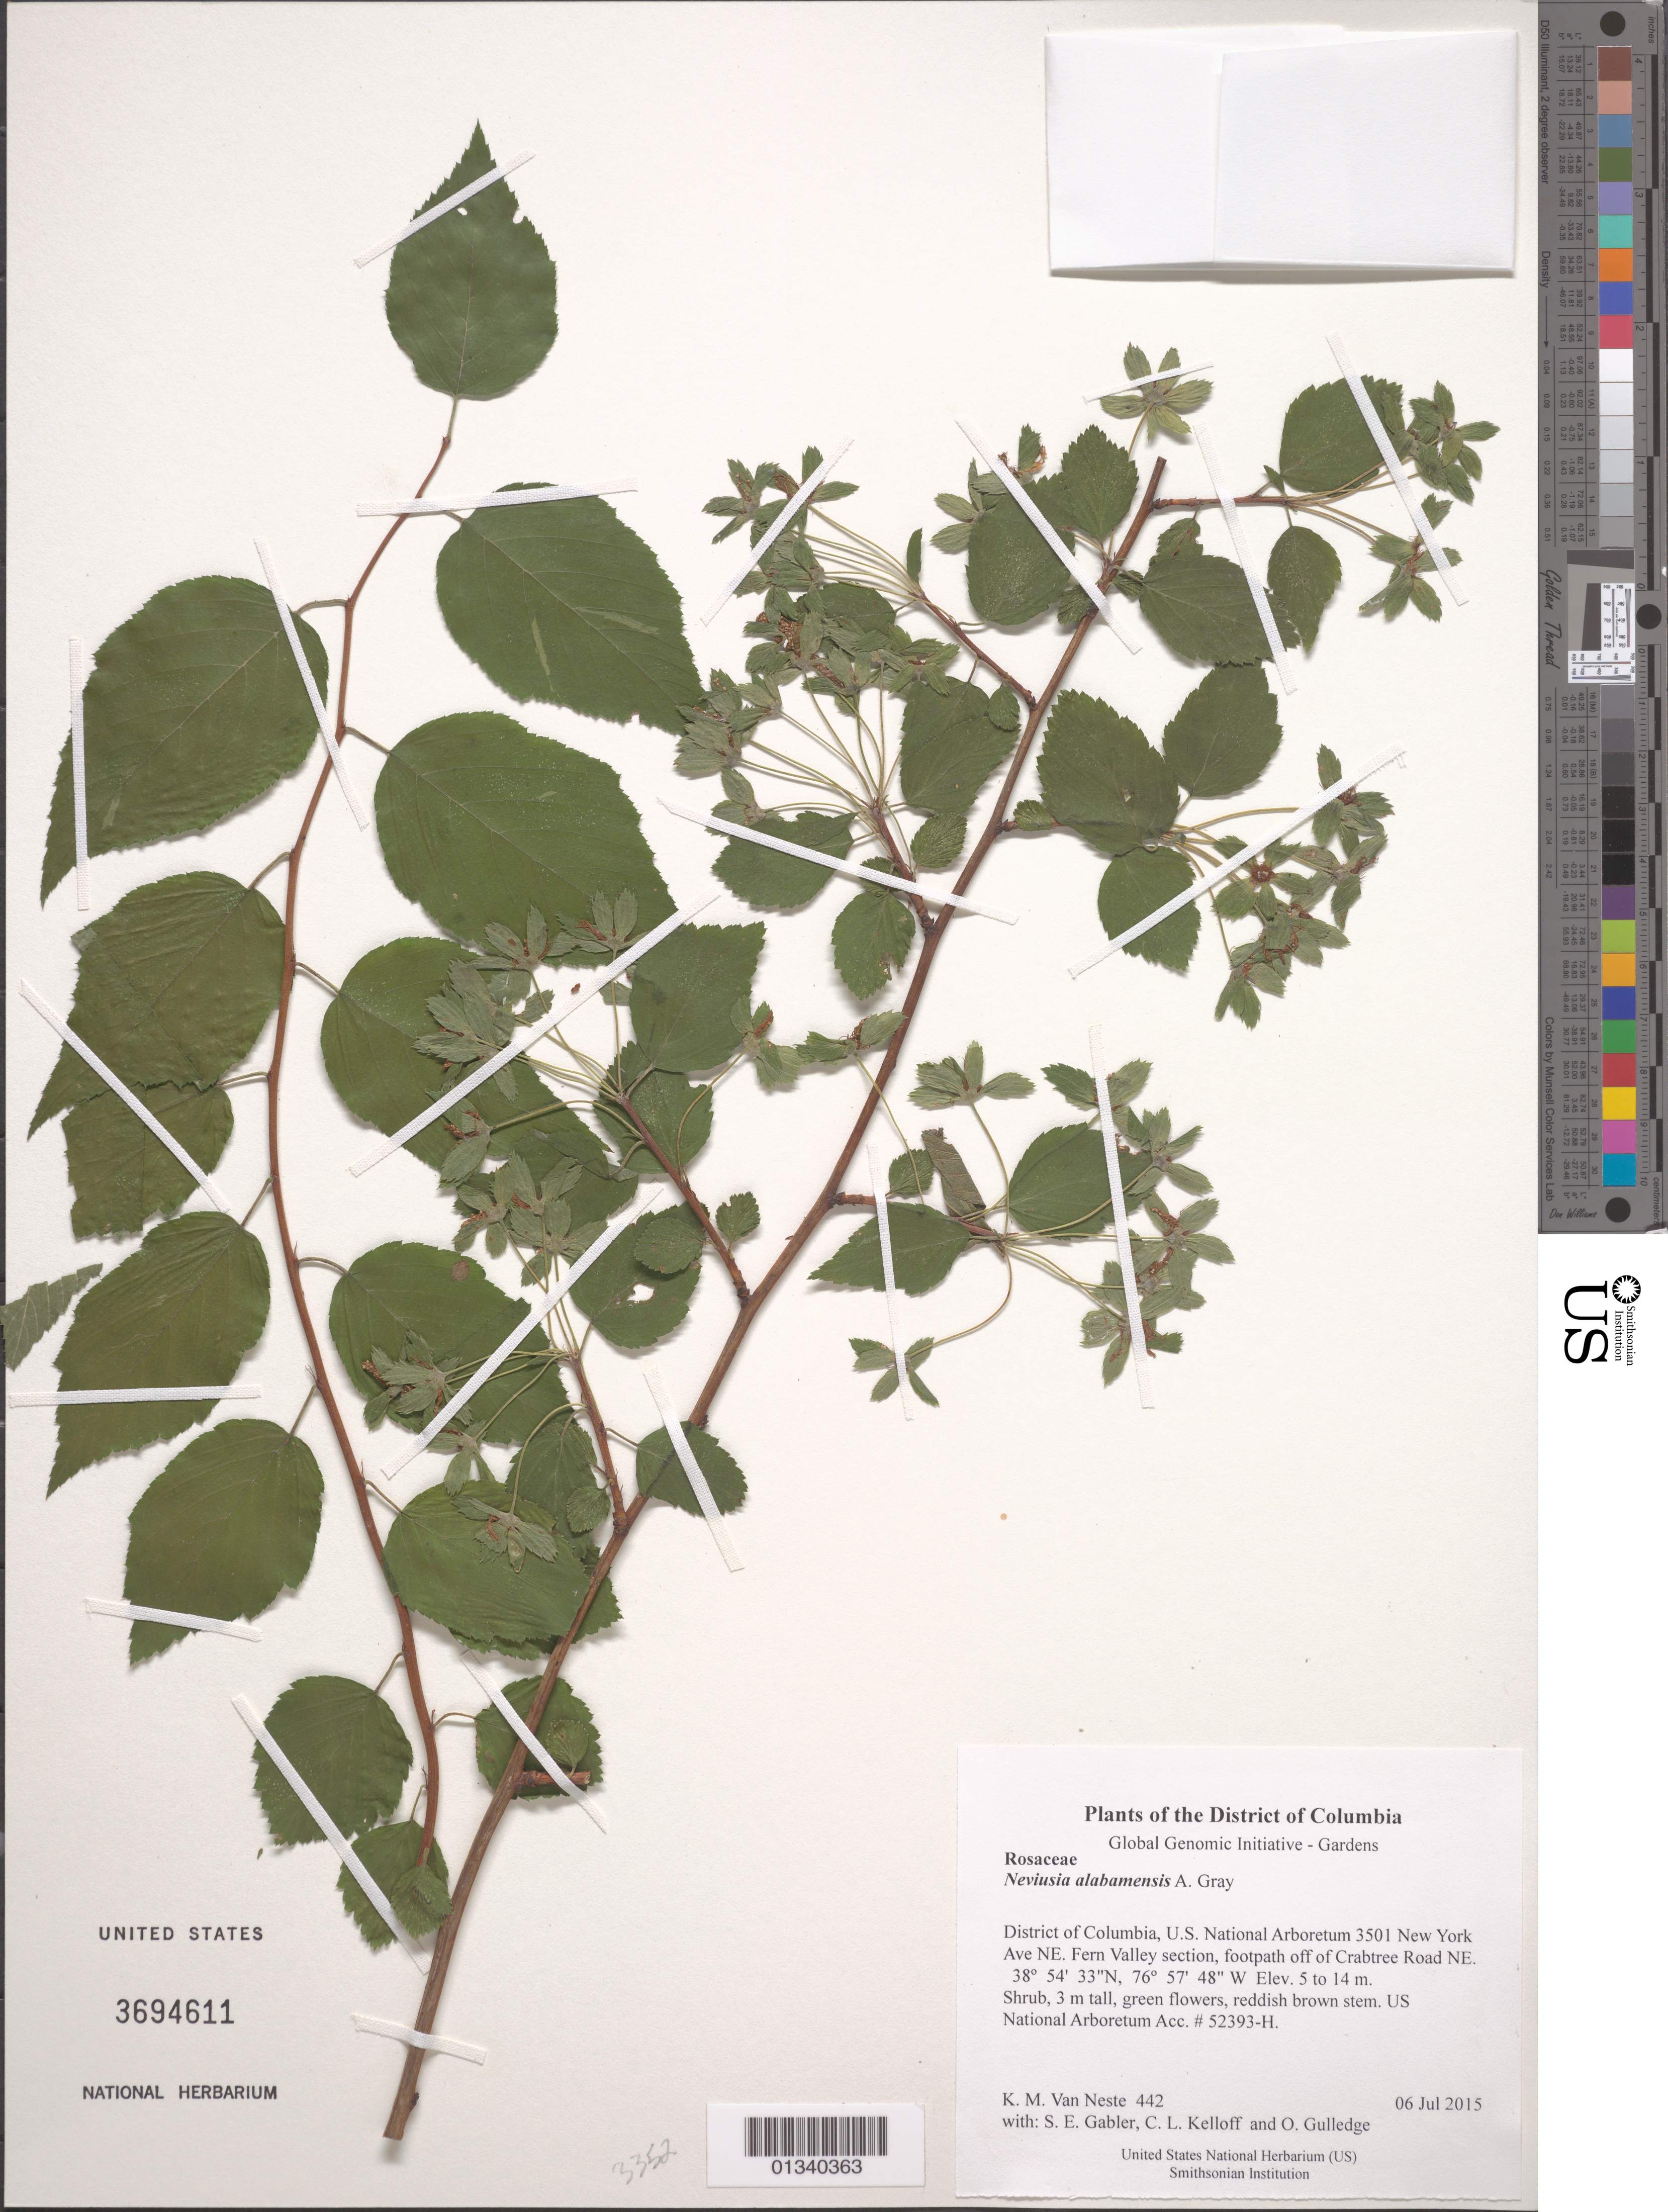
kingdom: Plantae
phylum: Tracheophyta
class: Magnoliopsida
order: Rosales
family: Rosaceae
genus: Neviusia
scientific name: Neviusia alabamensis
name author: A. Gray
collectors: K. M. Van Neste, S. E. Gabler, C. L. Kelloff & O. Gulledge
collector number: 442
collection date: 2015-07-06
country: United States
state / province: District of Columbia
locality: U.S. National Arboretum 3501 New York Ave NE. Fern Valley section, footpath off of Crabtree Road NE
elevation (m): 5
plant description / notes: Neviusia alabamensis NATIONAL ARBORETUM PROVENANCE INFO: USNA ACCESSION: 52393 RECEIVED: Neviusia alabamensisplant11/12/1983 PROVENANCE CODE: G FULL PROVENANCE: from a cultivated plant not of known wild origin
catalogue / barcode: US 3694611